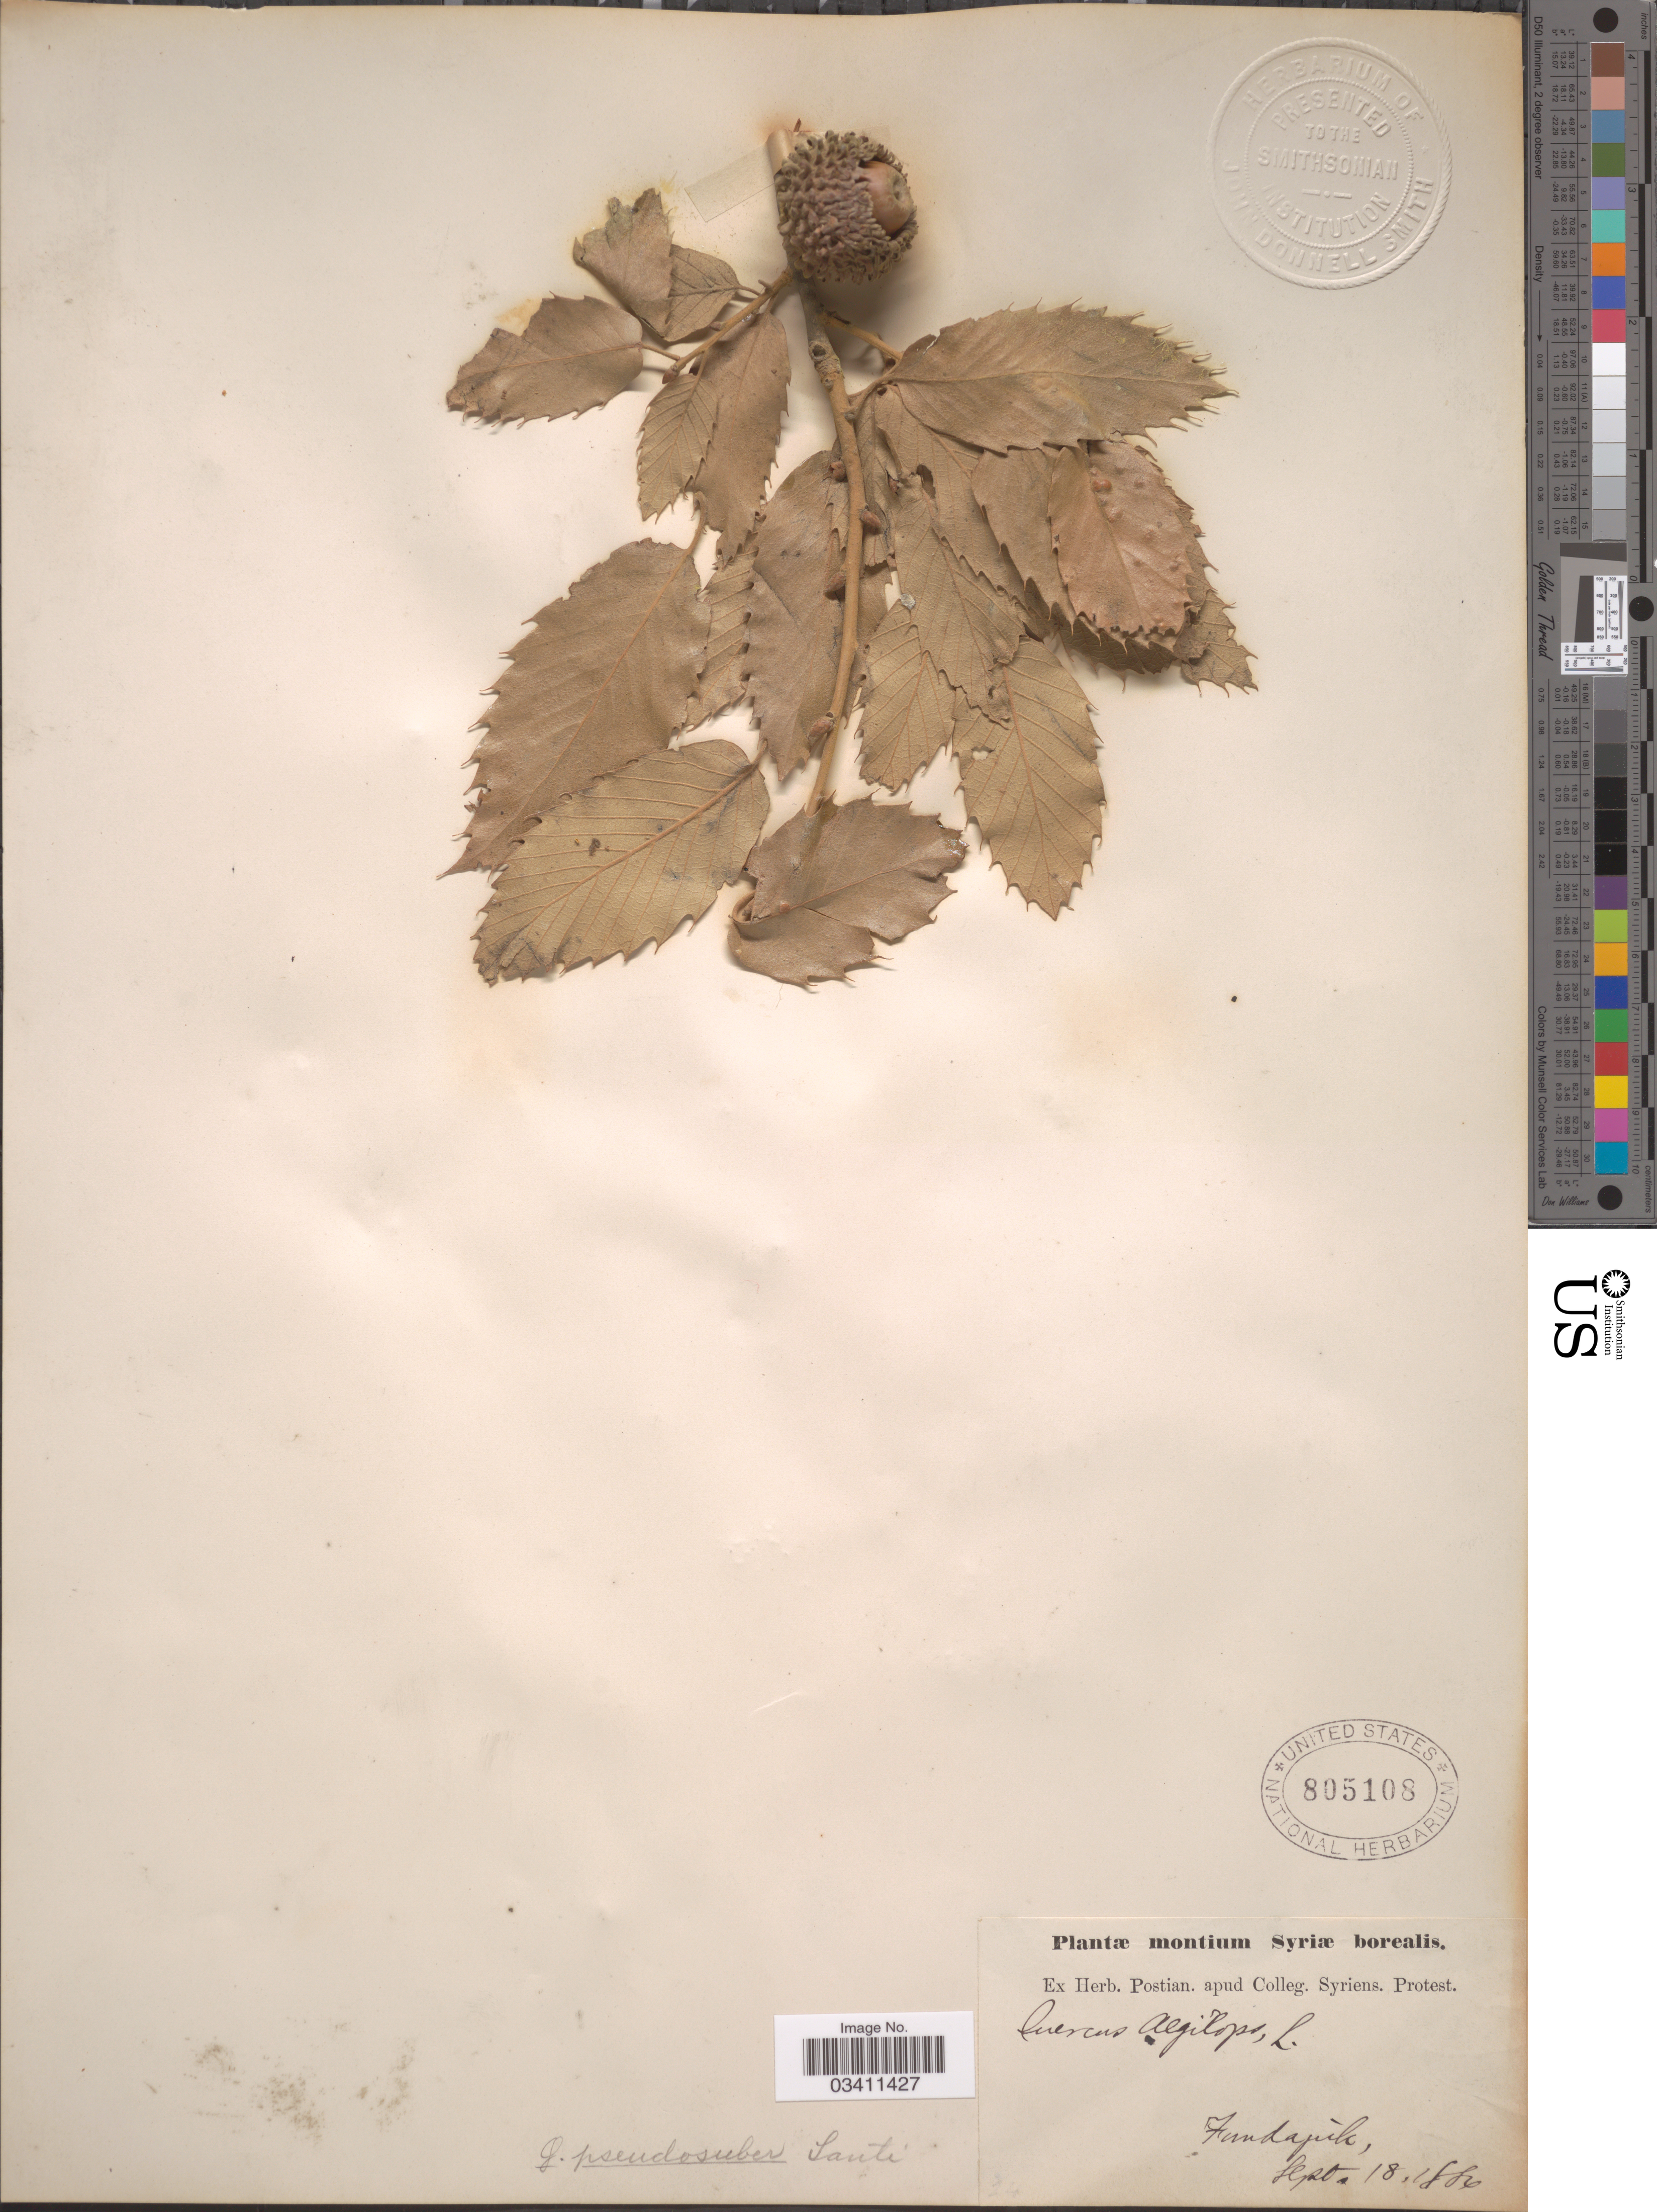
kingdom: Plantae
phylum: Tracheophyta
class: Magnoliopsida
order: Fagales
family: Fagaceae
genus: Quercus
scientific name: Quercus aegilops L., nom. illeg.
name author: L.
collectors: ex herb. Postian. apud Colleg. Syriens. Protest. USE "Fannie P. A. Shepard" (10308853) AS PRIMARY COLLECTOR INSTEAD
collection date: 1886-09-18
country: Syria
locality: Montium Syriæ borealis. Fundajuk [interpreted].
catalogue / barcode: US 805108